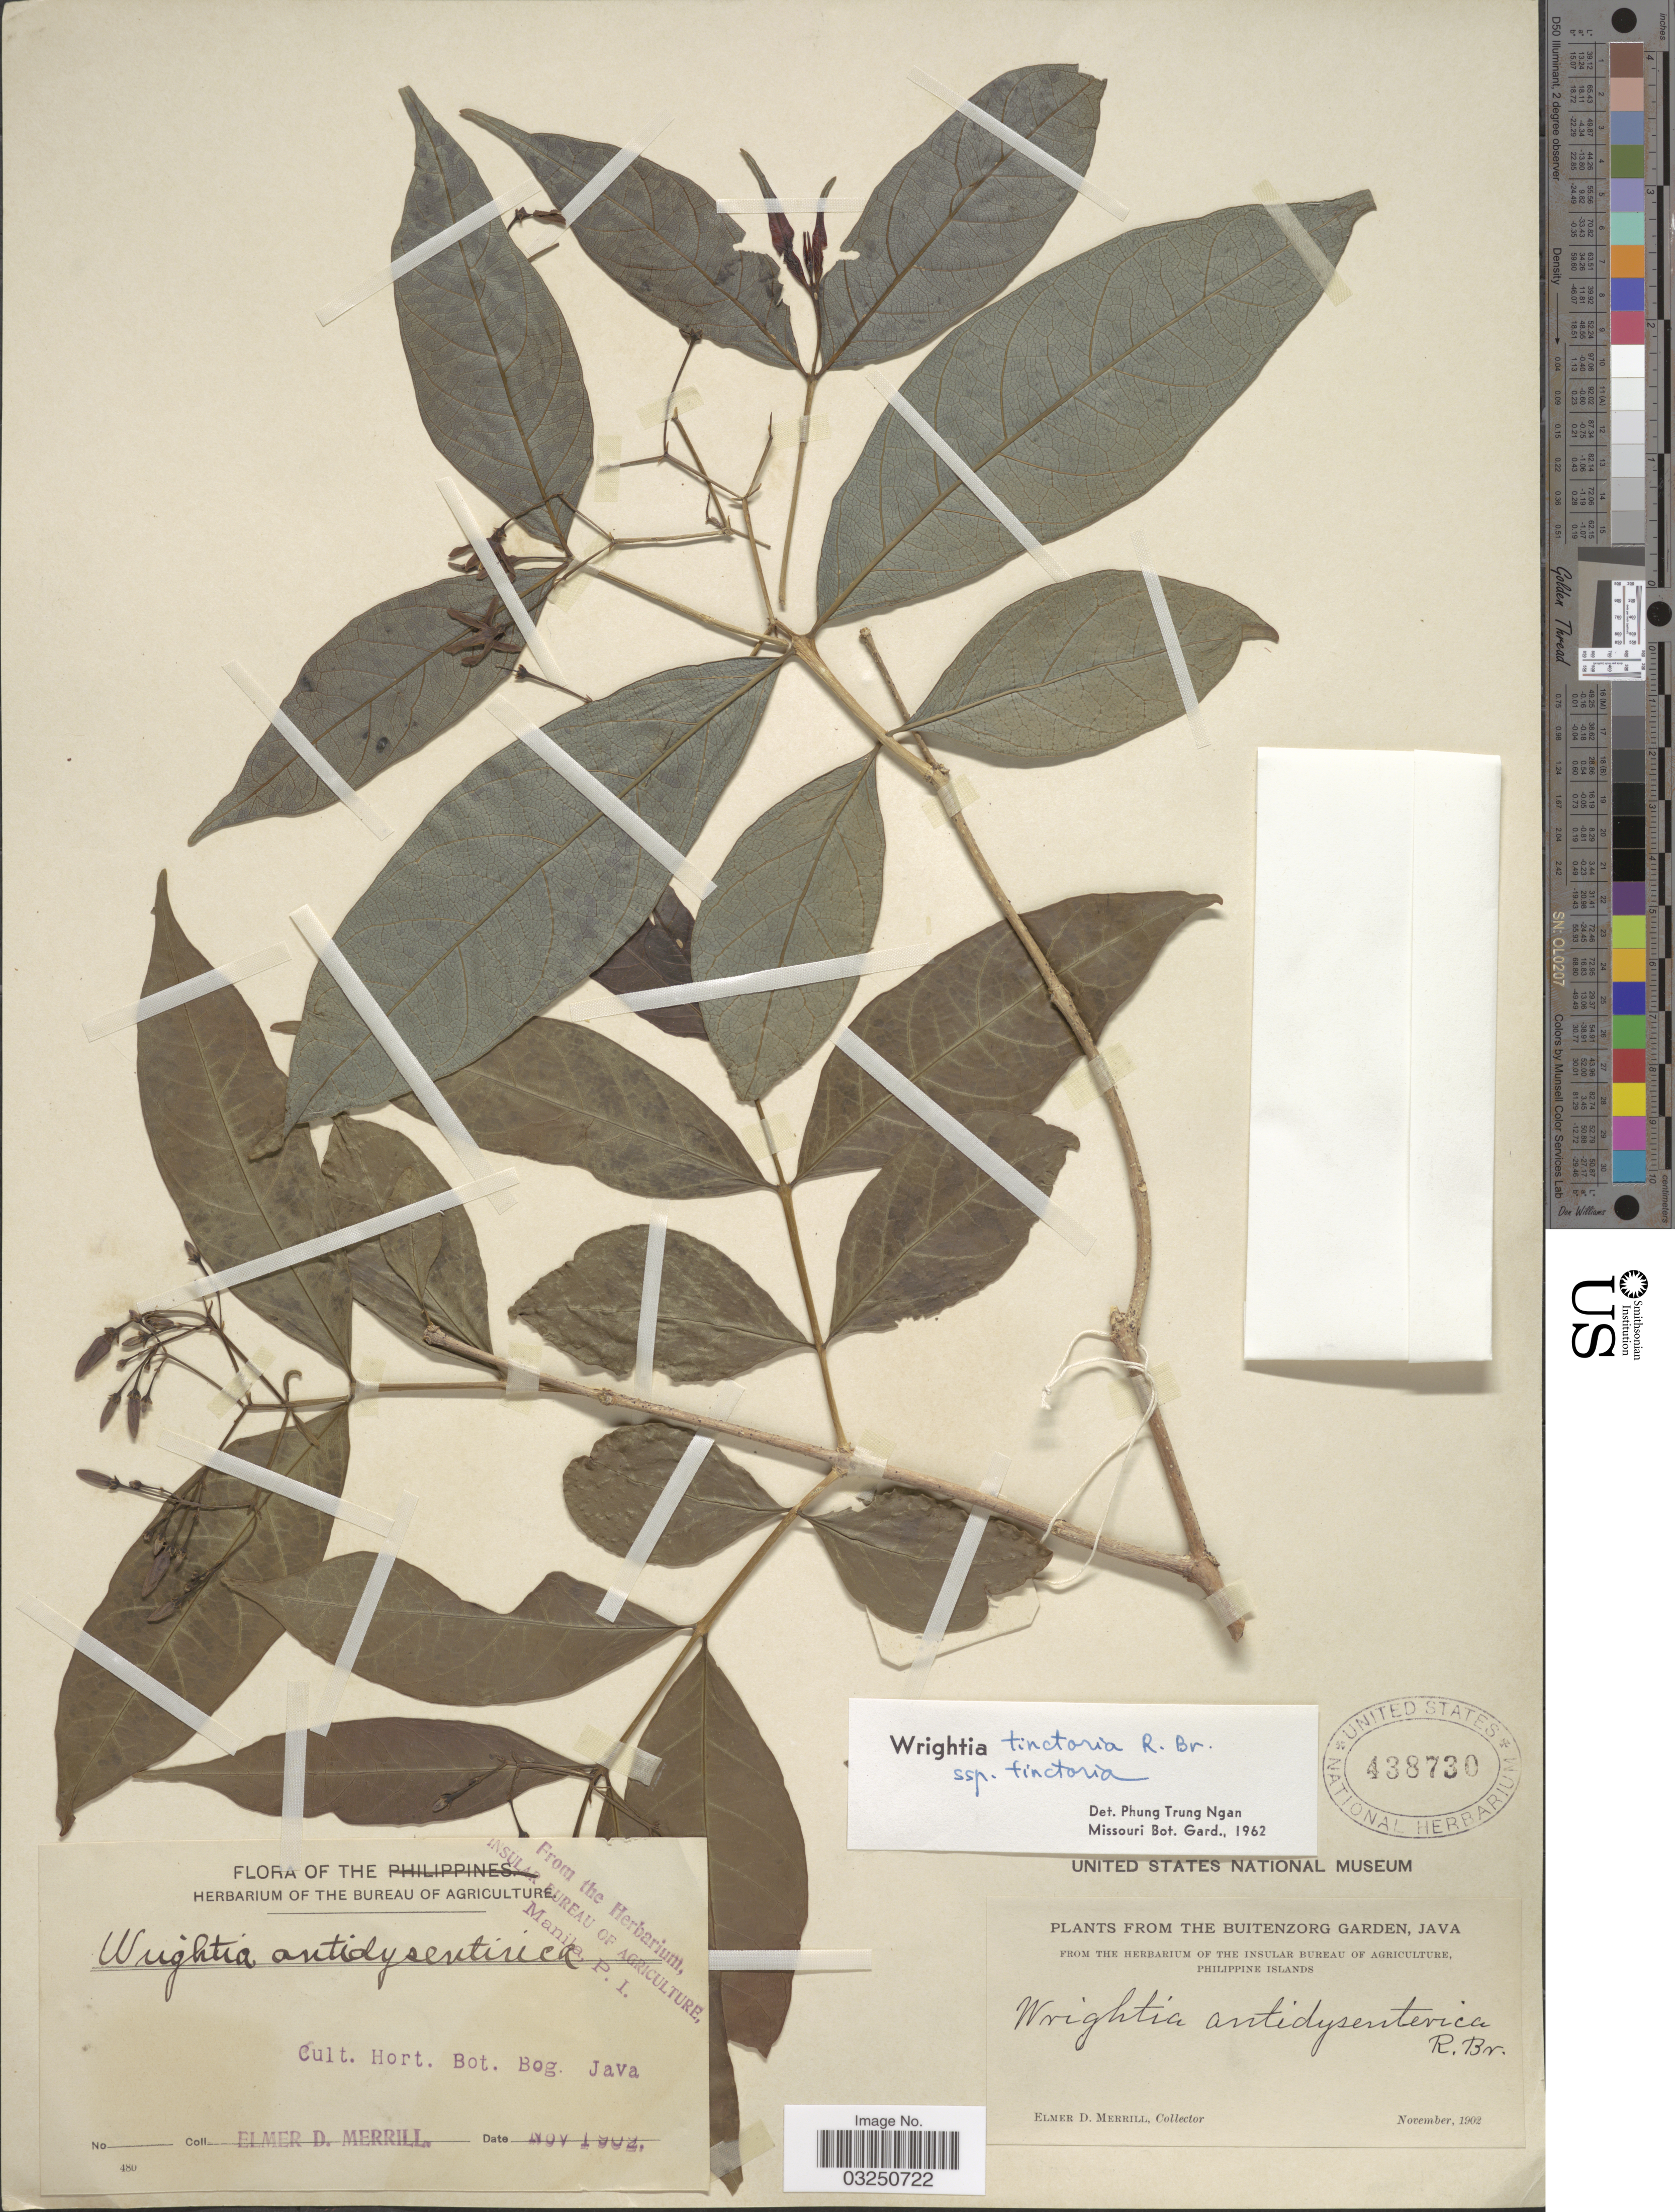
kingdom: Plantae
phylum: Tracheophyta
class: Magnoliopsida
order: Gentianales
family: Apocynaceae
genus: Wrightia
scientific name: Wrightia tinctoria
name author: R. Br.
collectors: E. D. Merrill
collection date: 1902-11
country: Indonesia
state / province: Java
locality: The Buitenzorg Garden. Cult. Hort. Bot. Bog. Java.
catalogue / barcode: US 438730